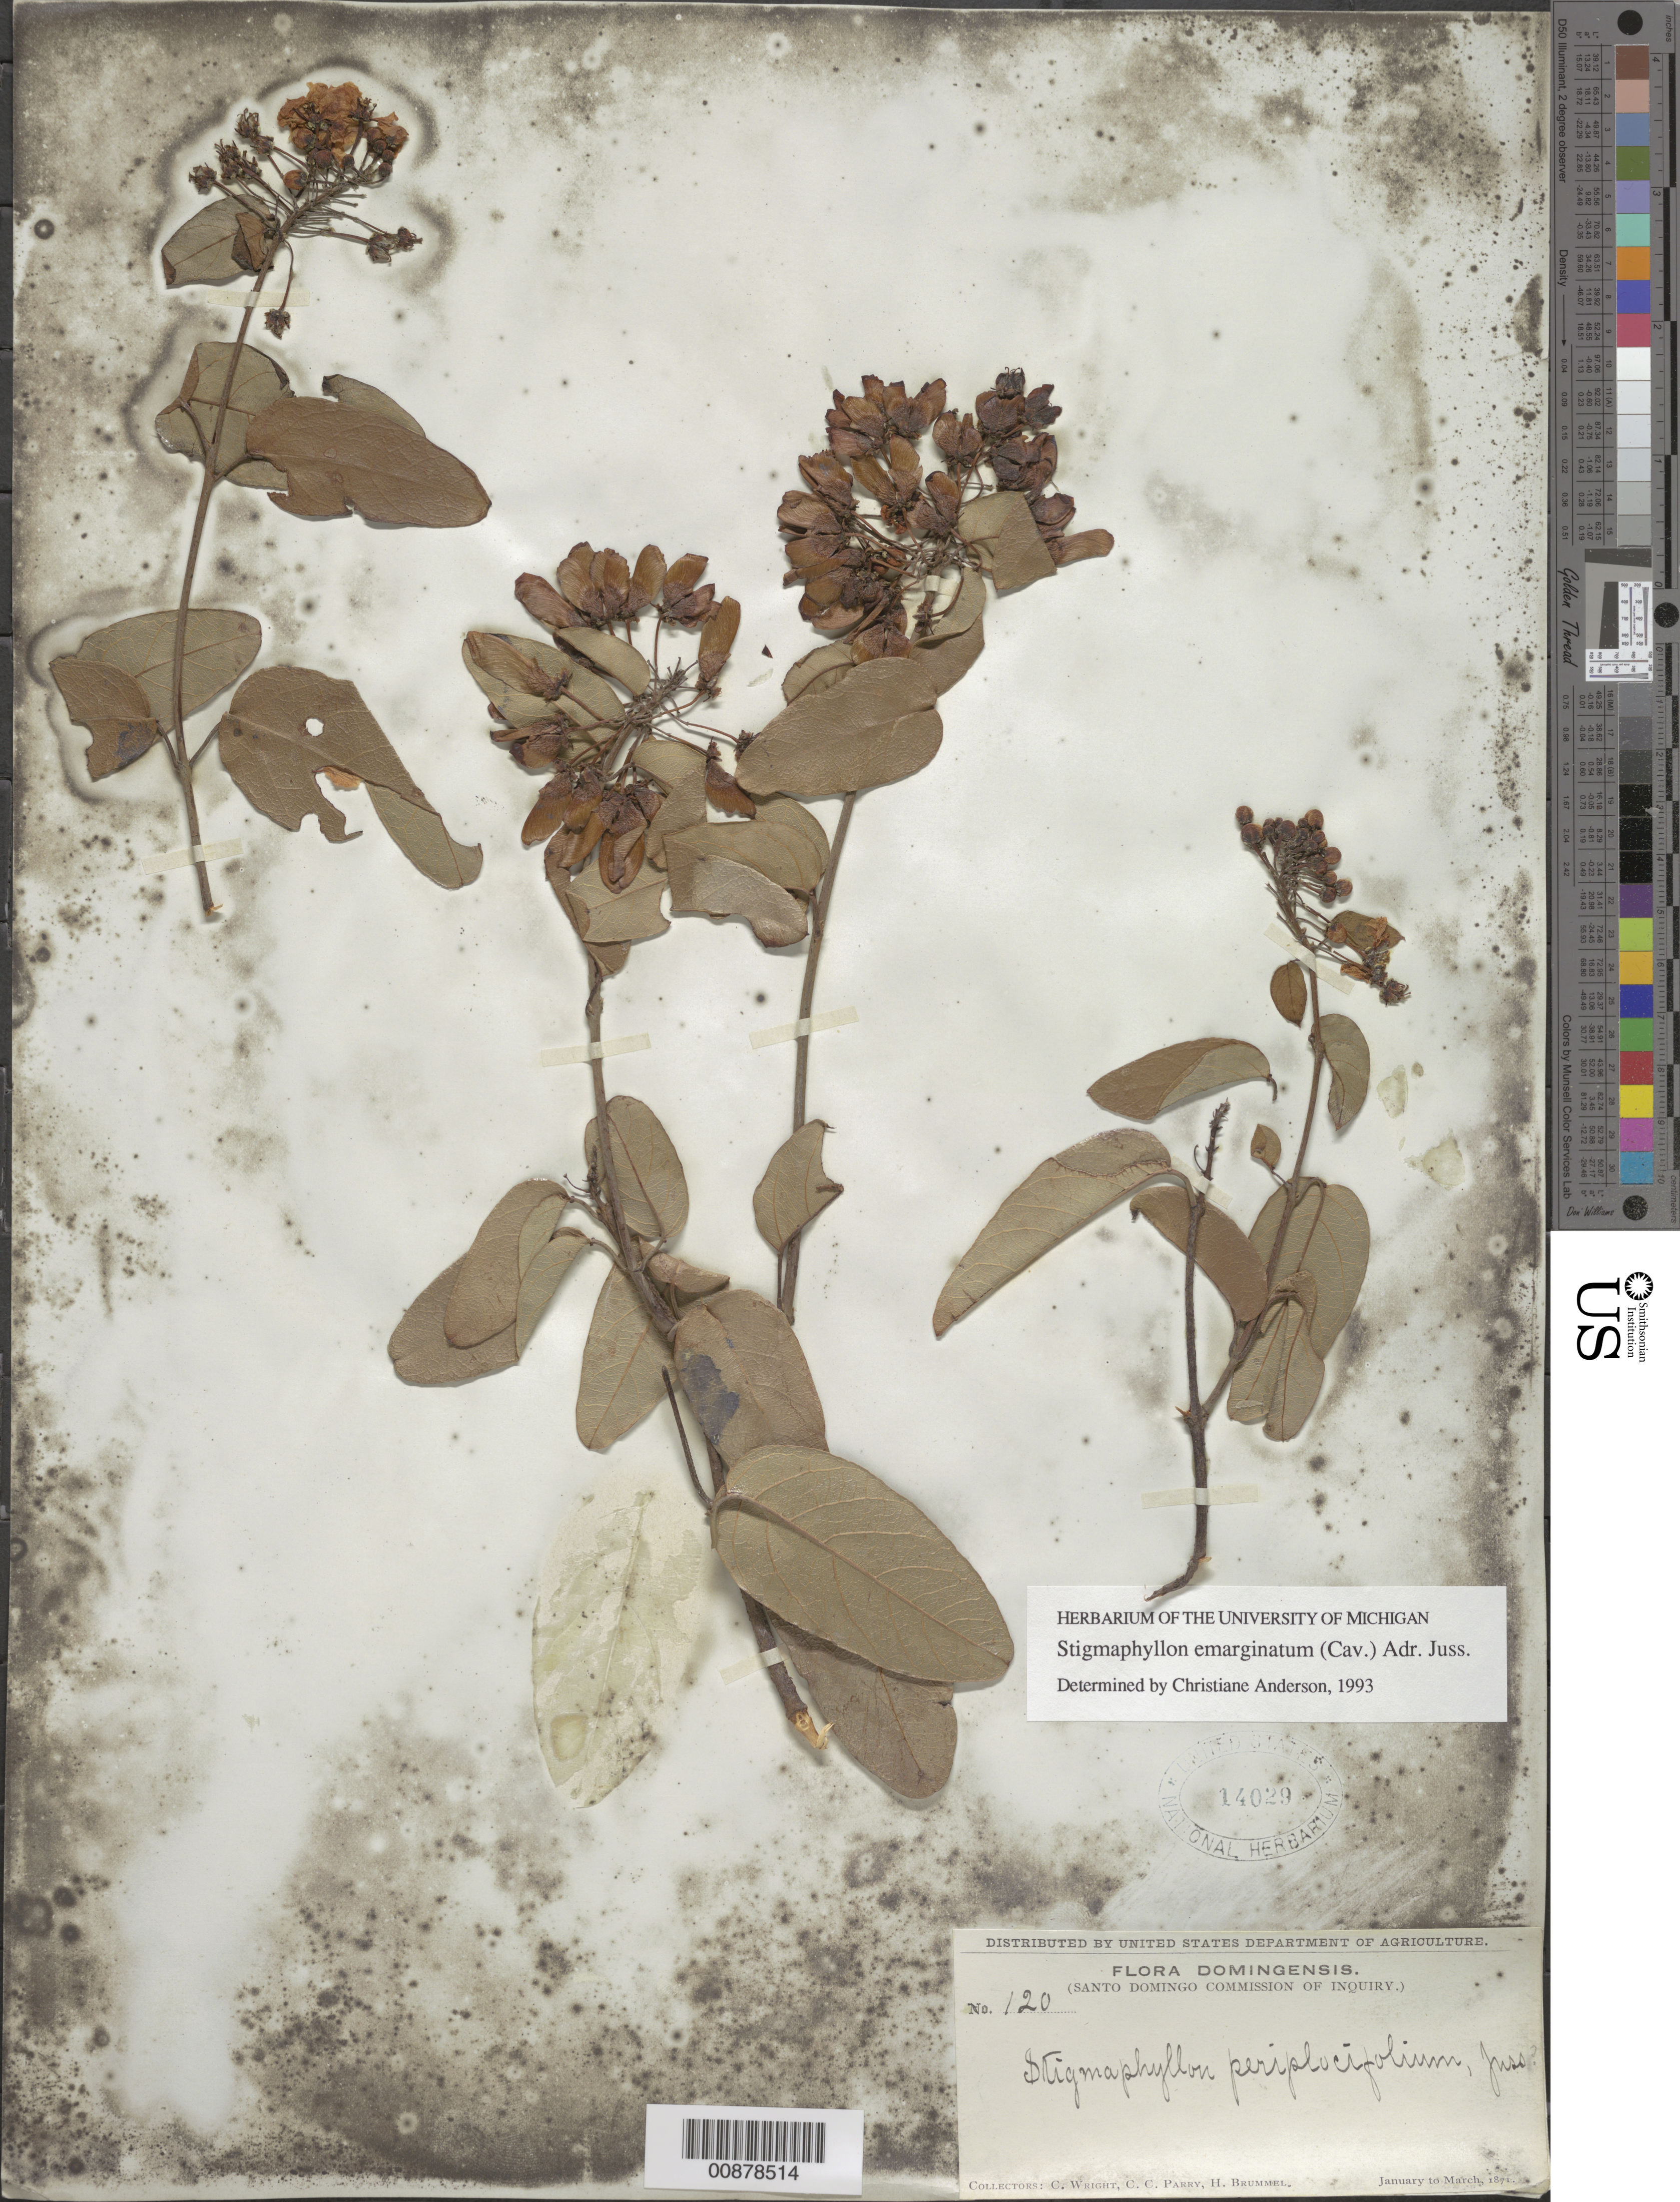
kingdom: Plantae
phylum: Tracheophyta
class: Magnoliopsida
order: Malpighiales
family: Malpighiaceae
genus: Stigmaphyllon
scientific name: Stigmaphyllon emarginatum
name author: (Cav.) A. Juss.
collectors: C. Wright, C. C. Parry & H. Brummel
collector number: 120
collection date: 1871-01/1871-03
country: Dominican Republic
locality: Domingensis.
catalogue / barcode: US 14029